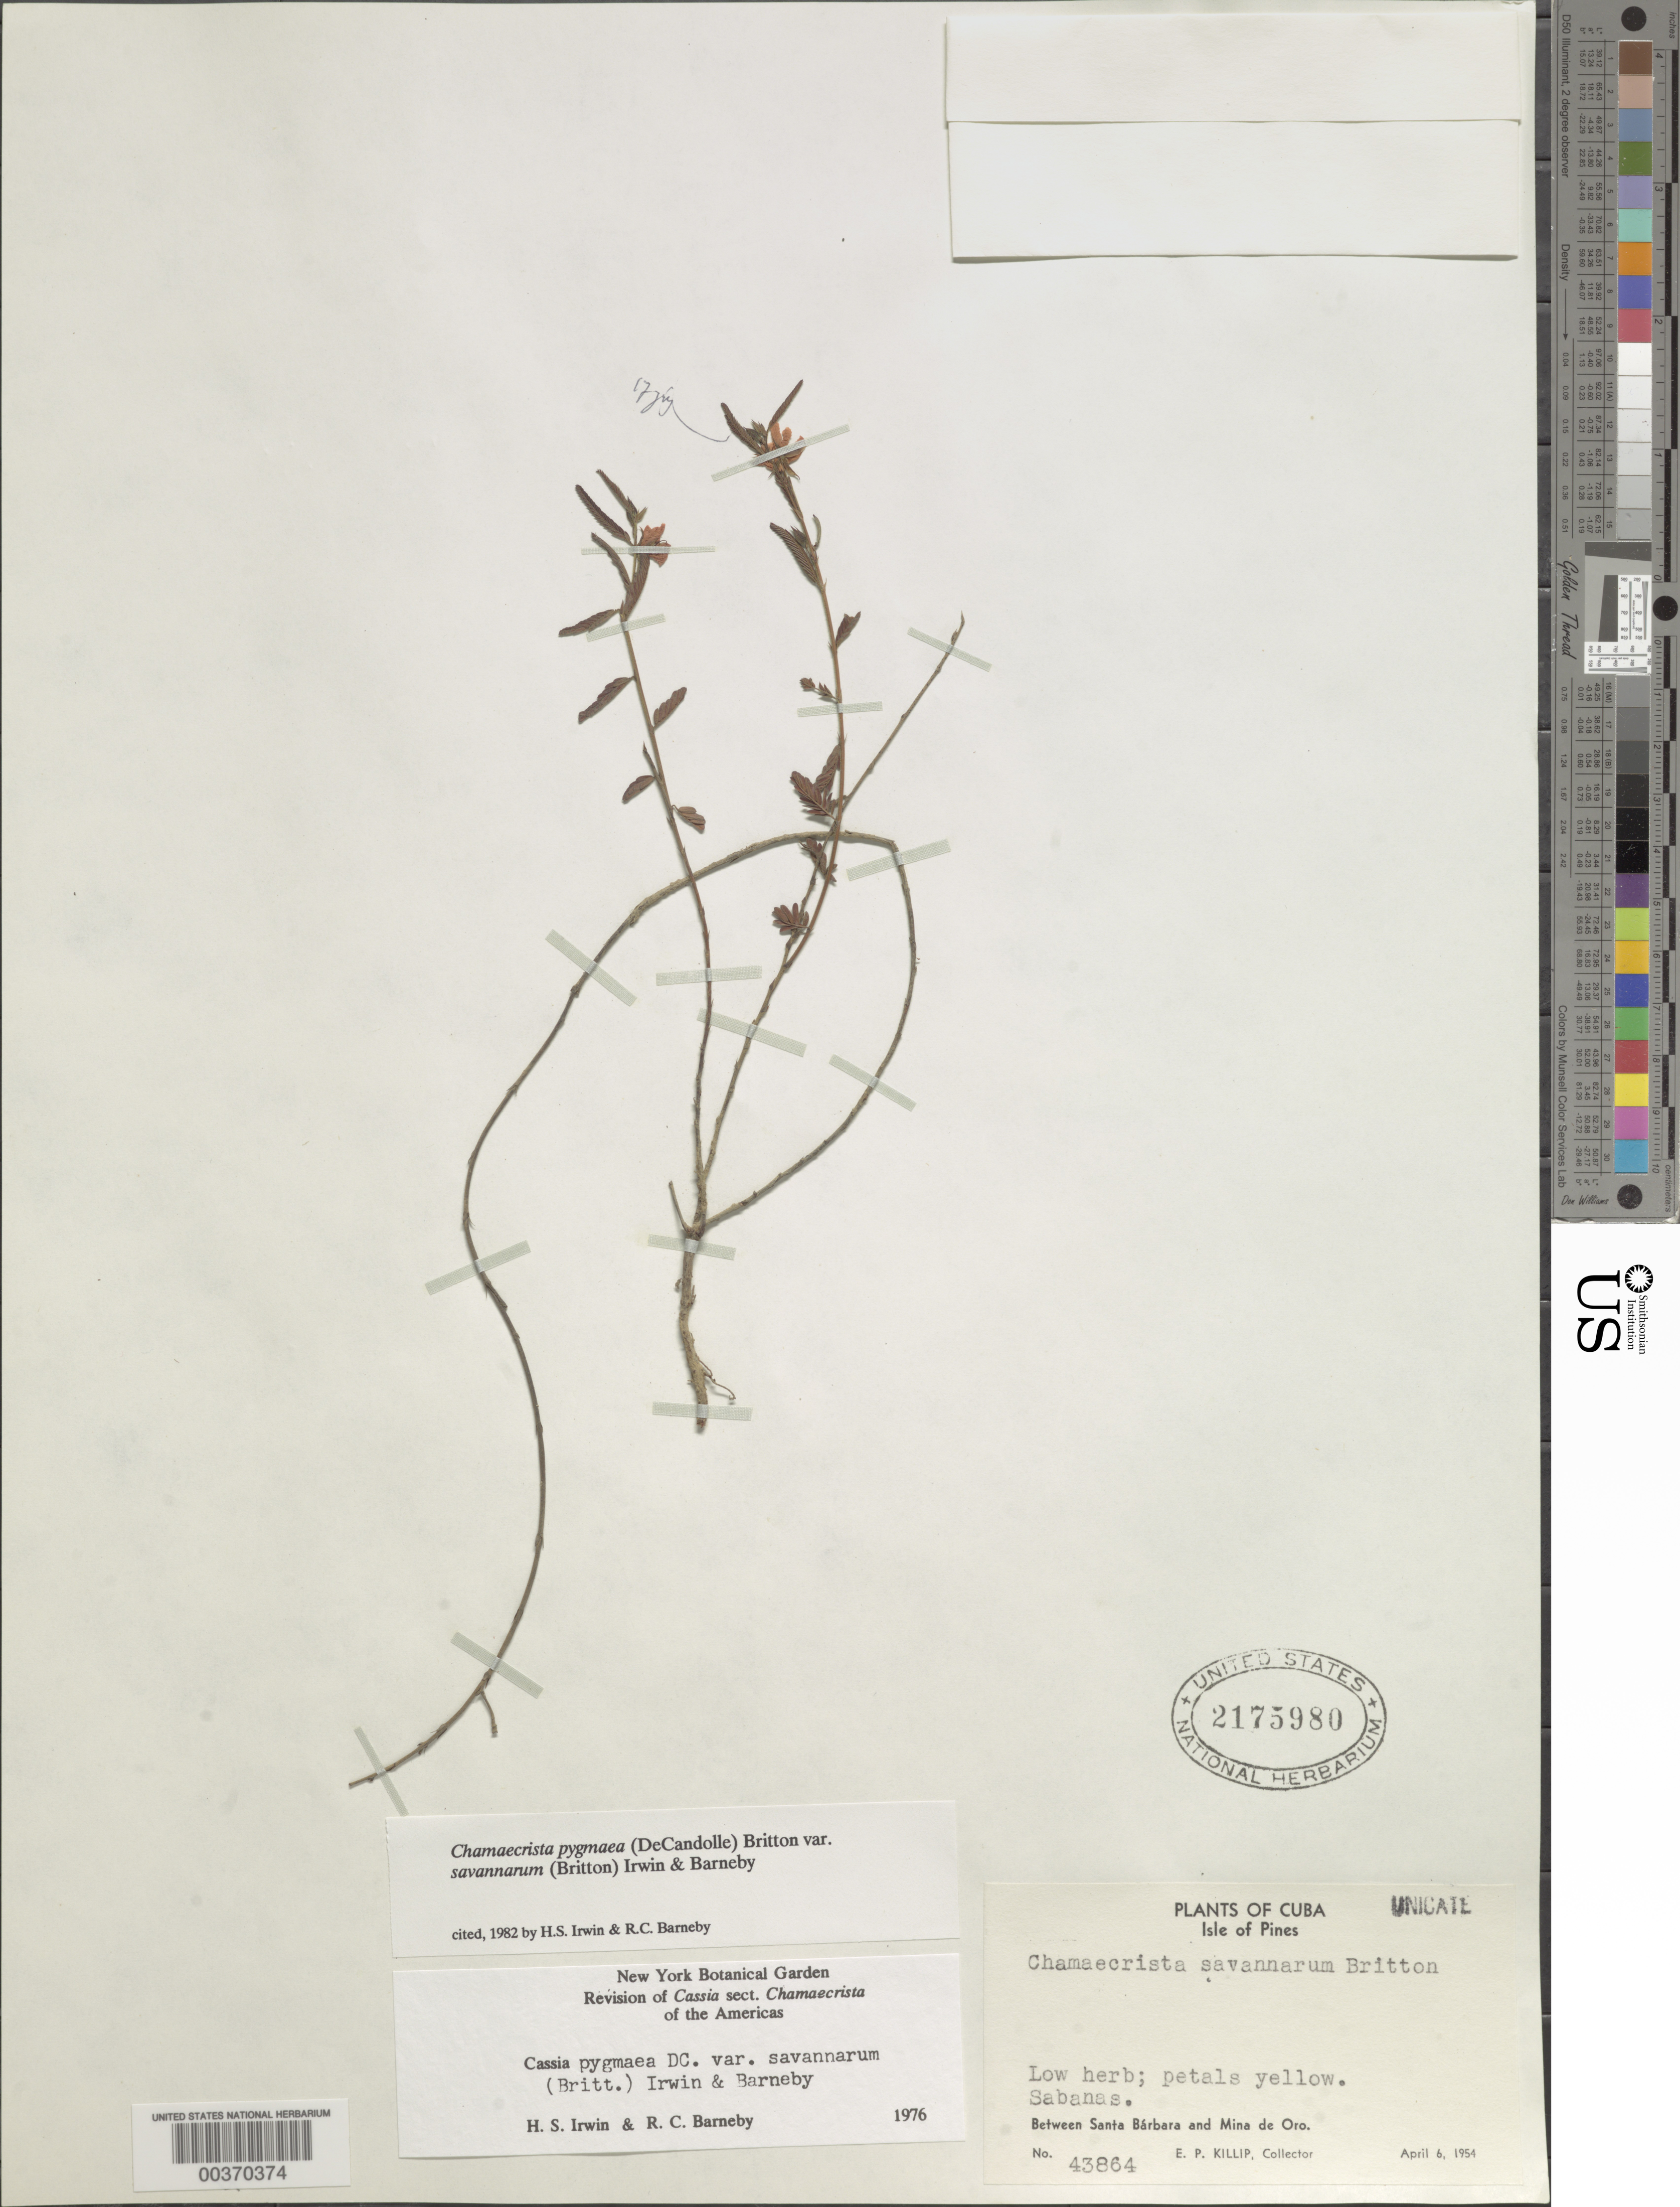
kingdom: Plantae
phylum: Tracheophyta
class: Magnoliopsida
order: Fabales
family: Fabaceae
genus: Chamaecrista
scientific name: Chamaecrista pygmaea var. savannarum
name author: (Britton) H.S. Irwin & Barneby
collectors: E. P. Killip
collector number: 43864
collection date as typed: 06 Apr 1954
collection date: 1954-04-06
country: Cuba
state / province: Isla de La Juventud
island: Isla de La Juventud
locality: Between santa barbara and mina de oro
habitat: Sabanas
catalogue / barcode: US 2175980